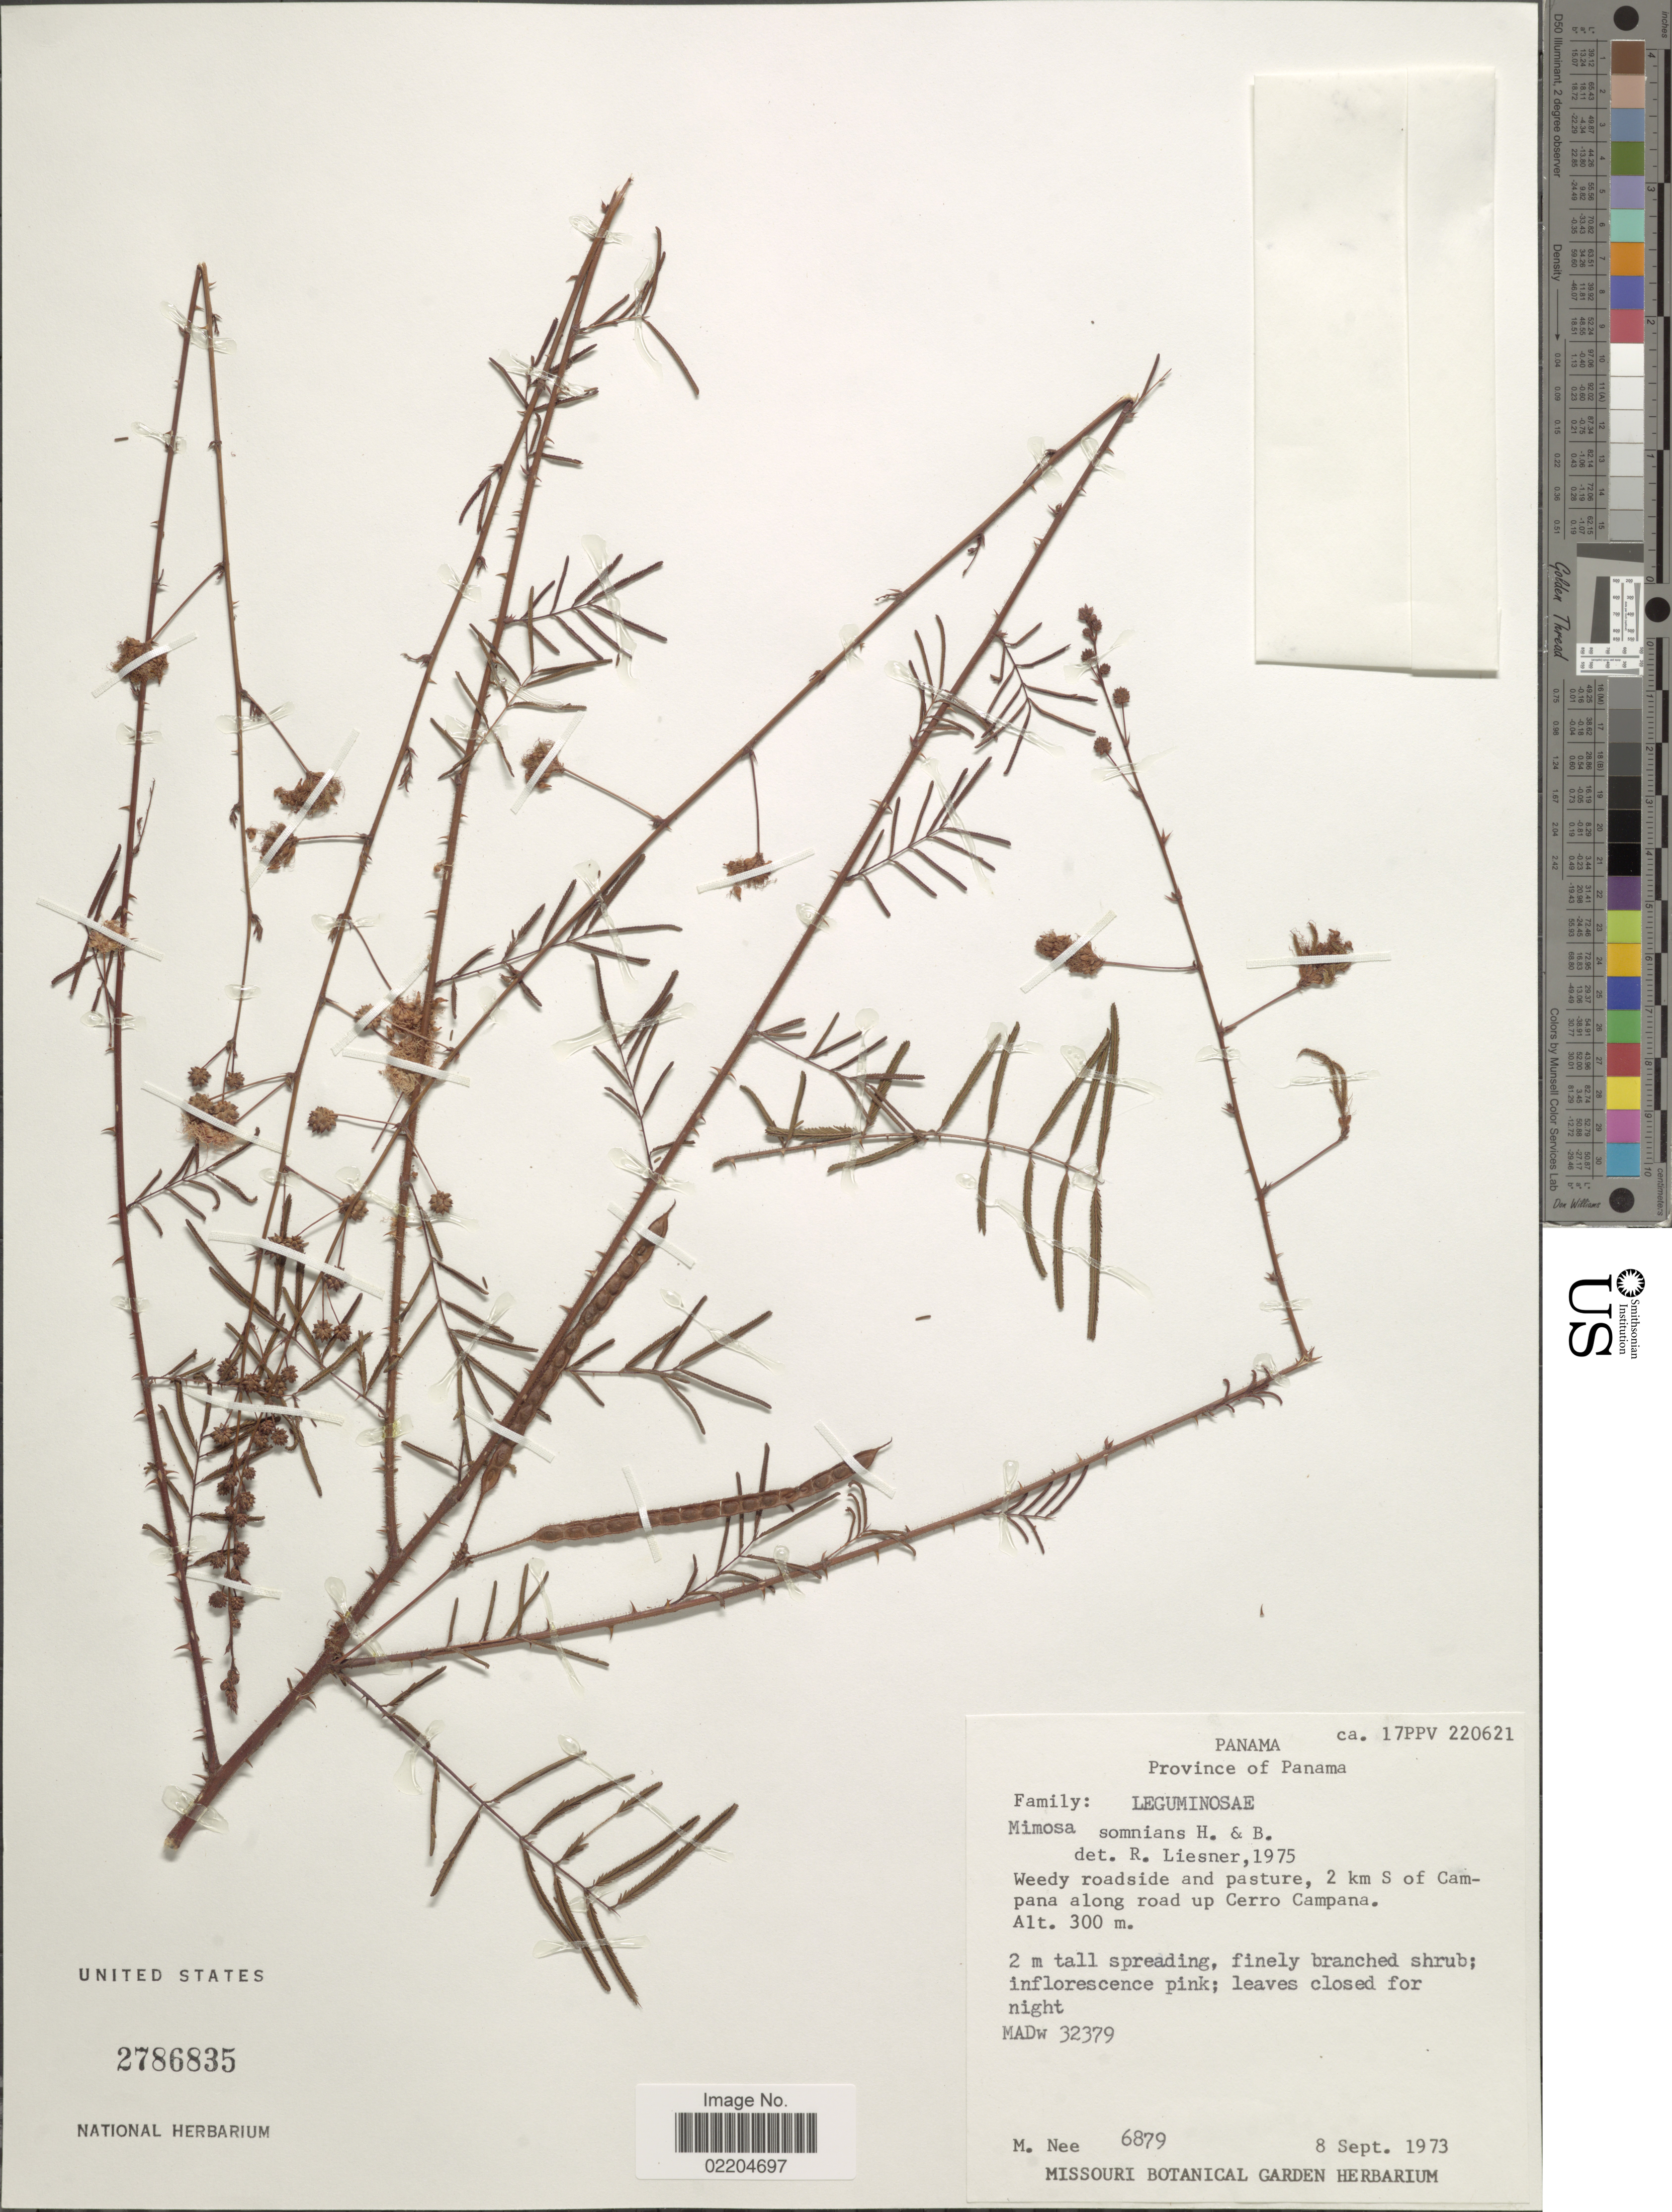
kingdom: Plantae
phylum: Tracheophyta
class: Magnoliopsida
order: Fabales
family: Fabaceae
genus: Mimosa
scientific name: Mimosa somnians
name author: Humb. & Bonpl. ex Willd.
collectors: M. Nee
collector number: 6879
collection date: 1973-09-08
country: Panama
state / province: Panamá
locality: Province of Panama, Weedy roadside and pasture, 2 km S of Campana along road up Cerro Campana.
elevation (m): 300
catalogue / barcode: US 2786835